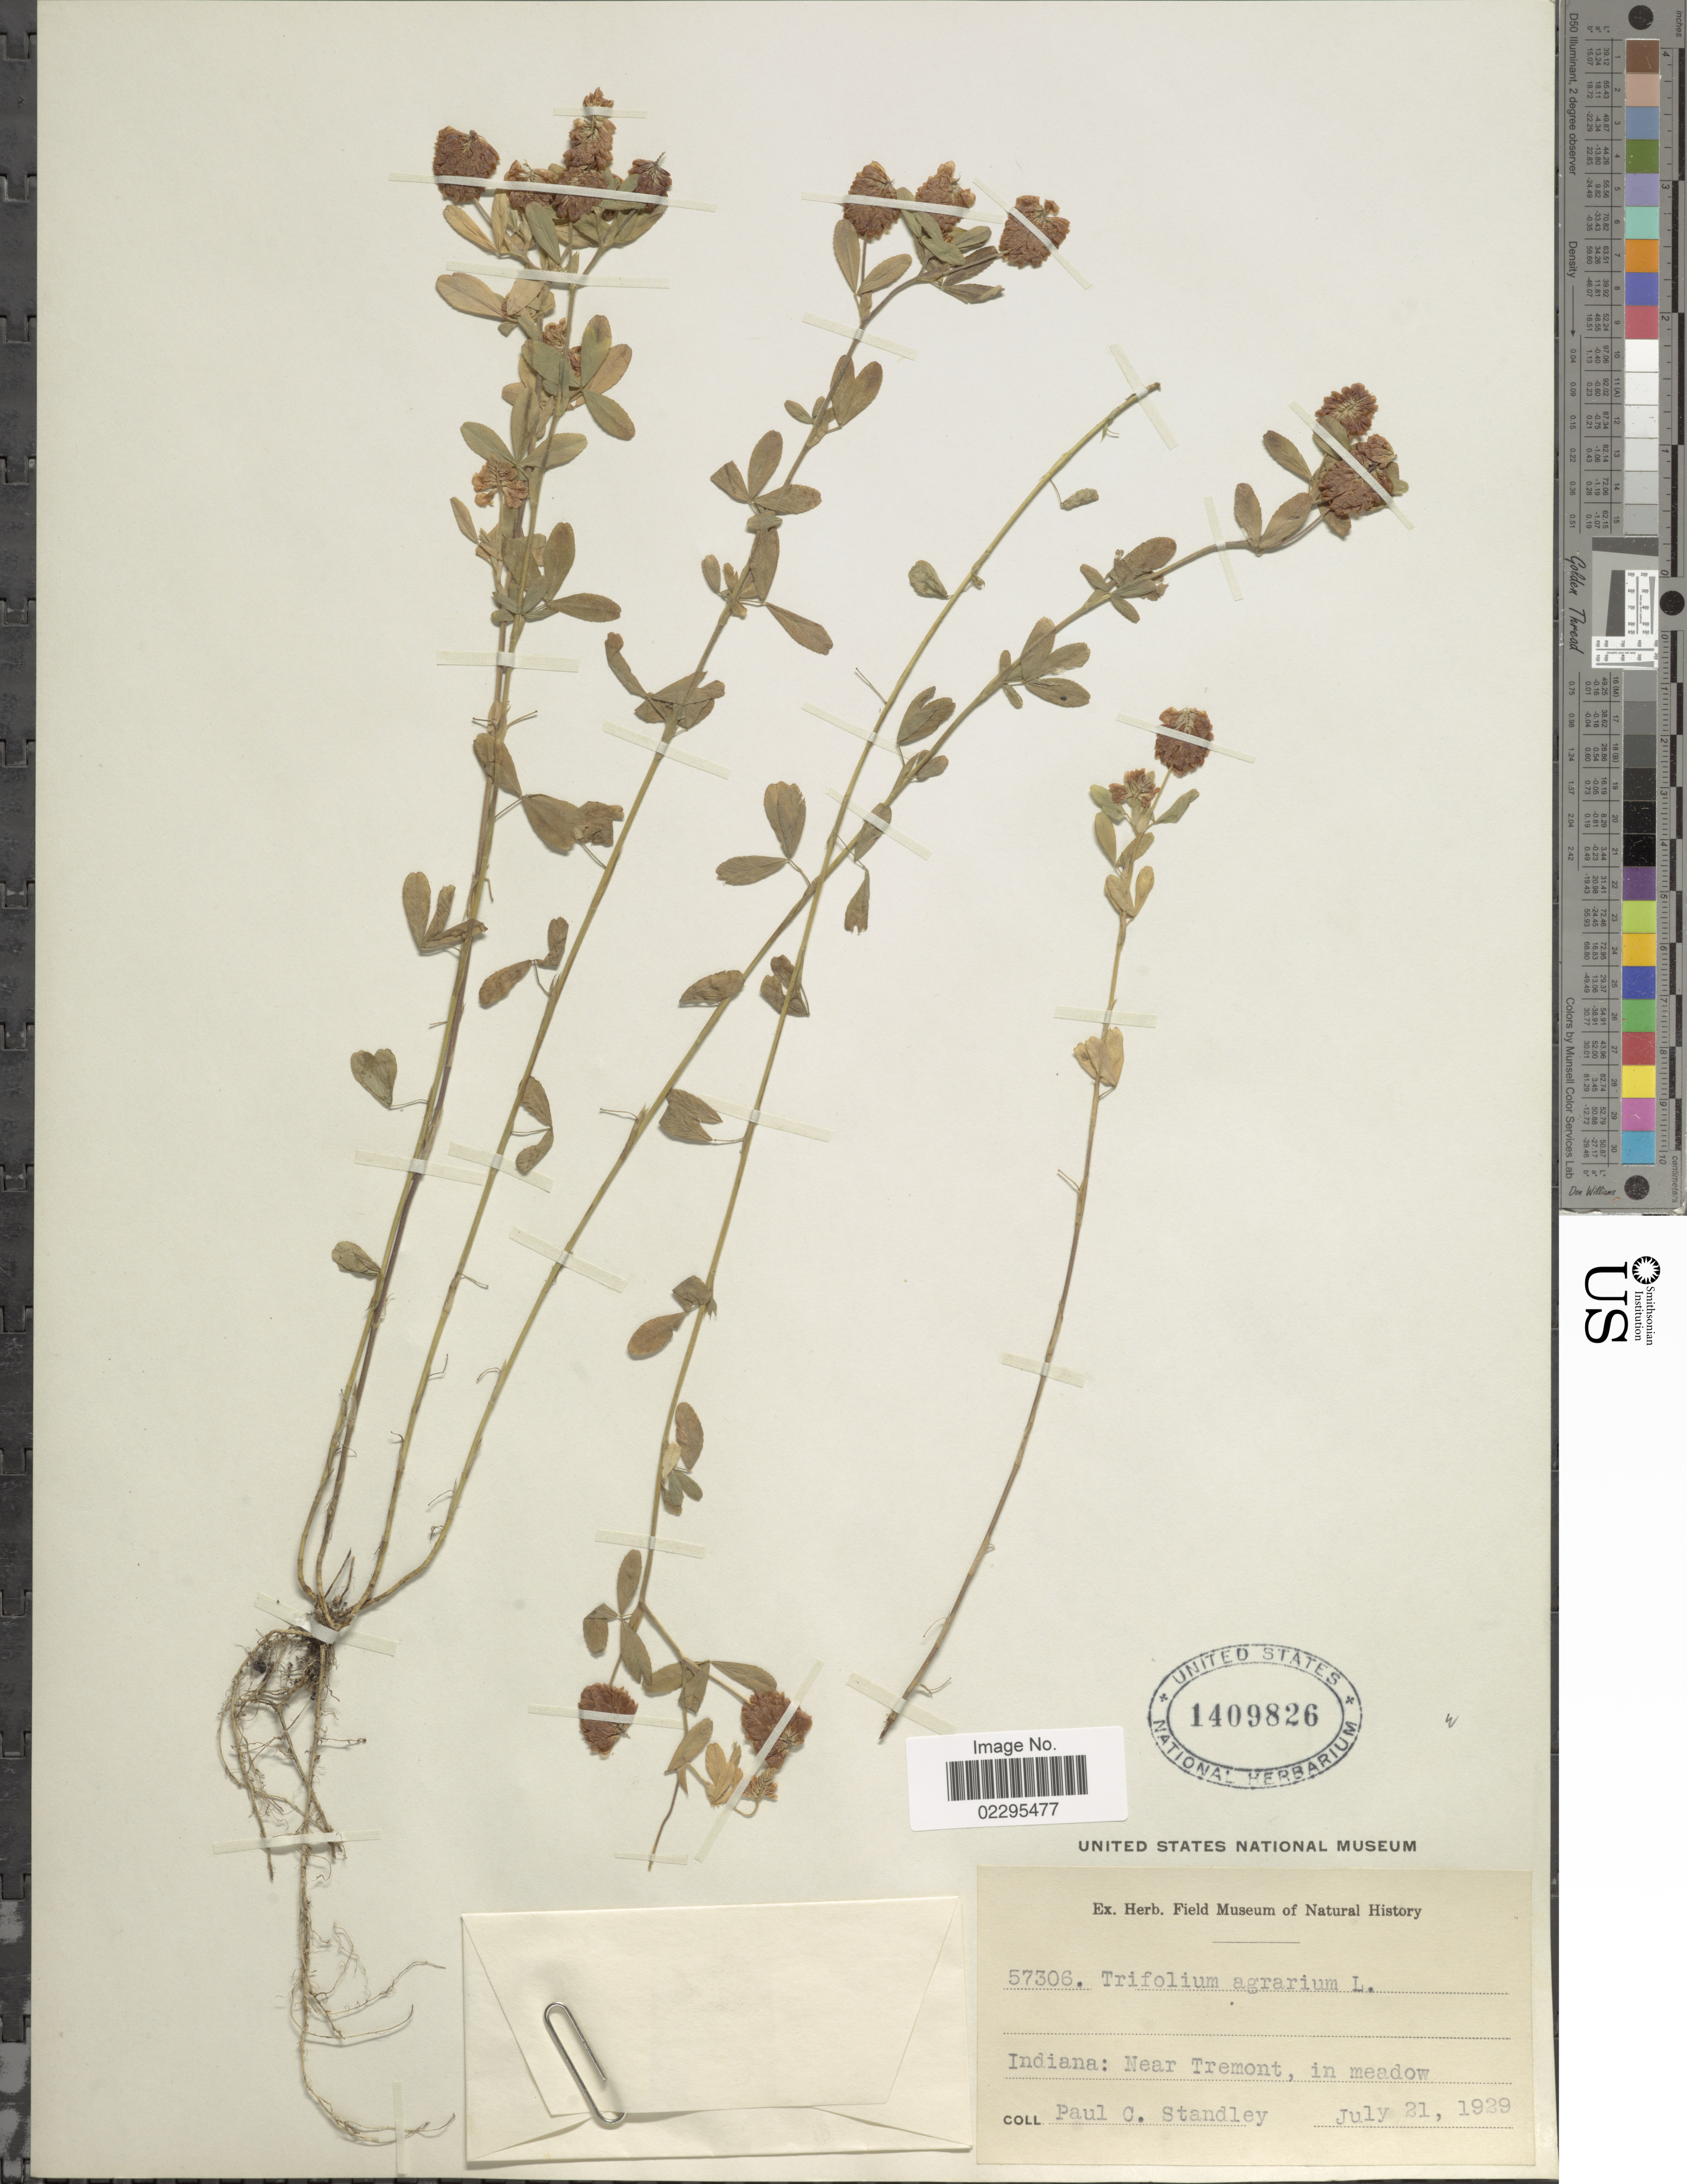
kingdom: Plantae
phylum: Tracheophyta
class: Magnoliopsida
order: Fabales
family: Fabaceae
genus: Trifolium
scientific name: Trifolium agrarium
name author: L.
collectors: P. C. Standley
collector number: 57306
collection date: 1929-07-21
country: United States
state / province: Indiana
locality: Near Tremont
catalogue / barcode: US 1409826